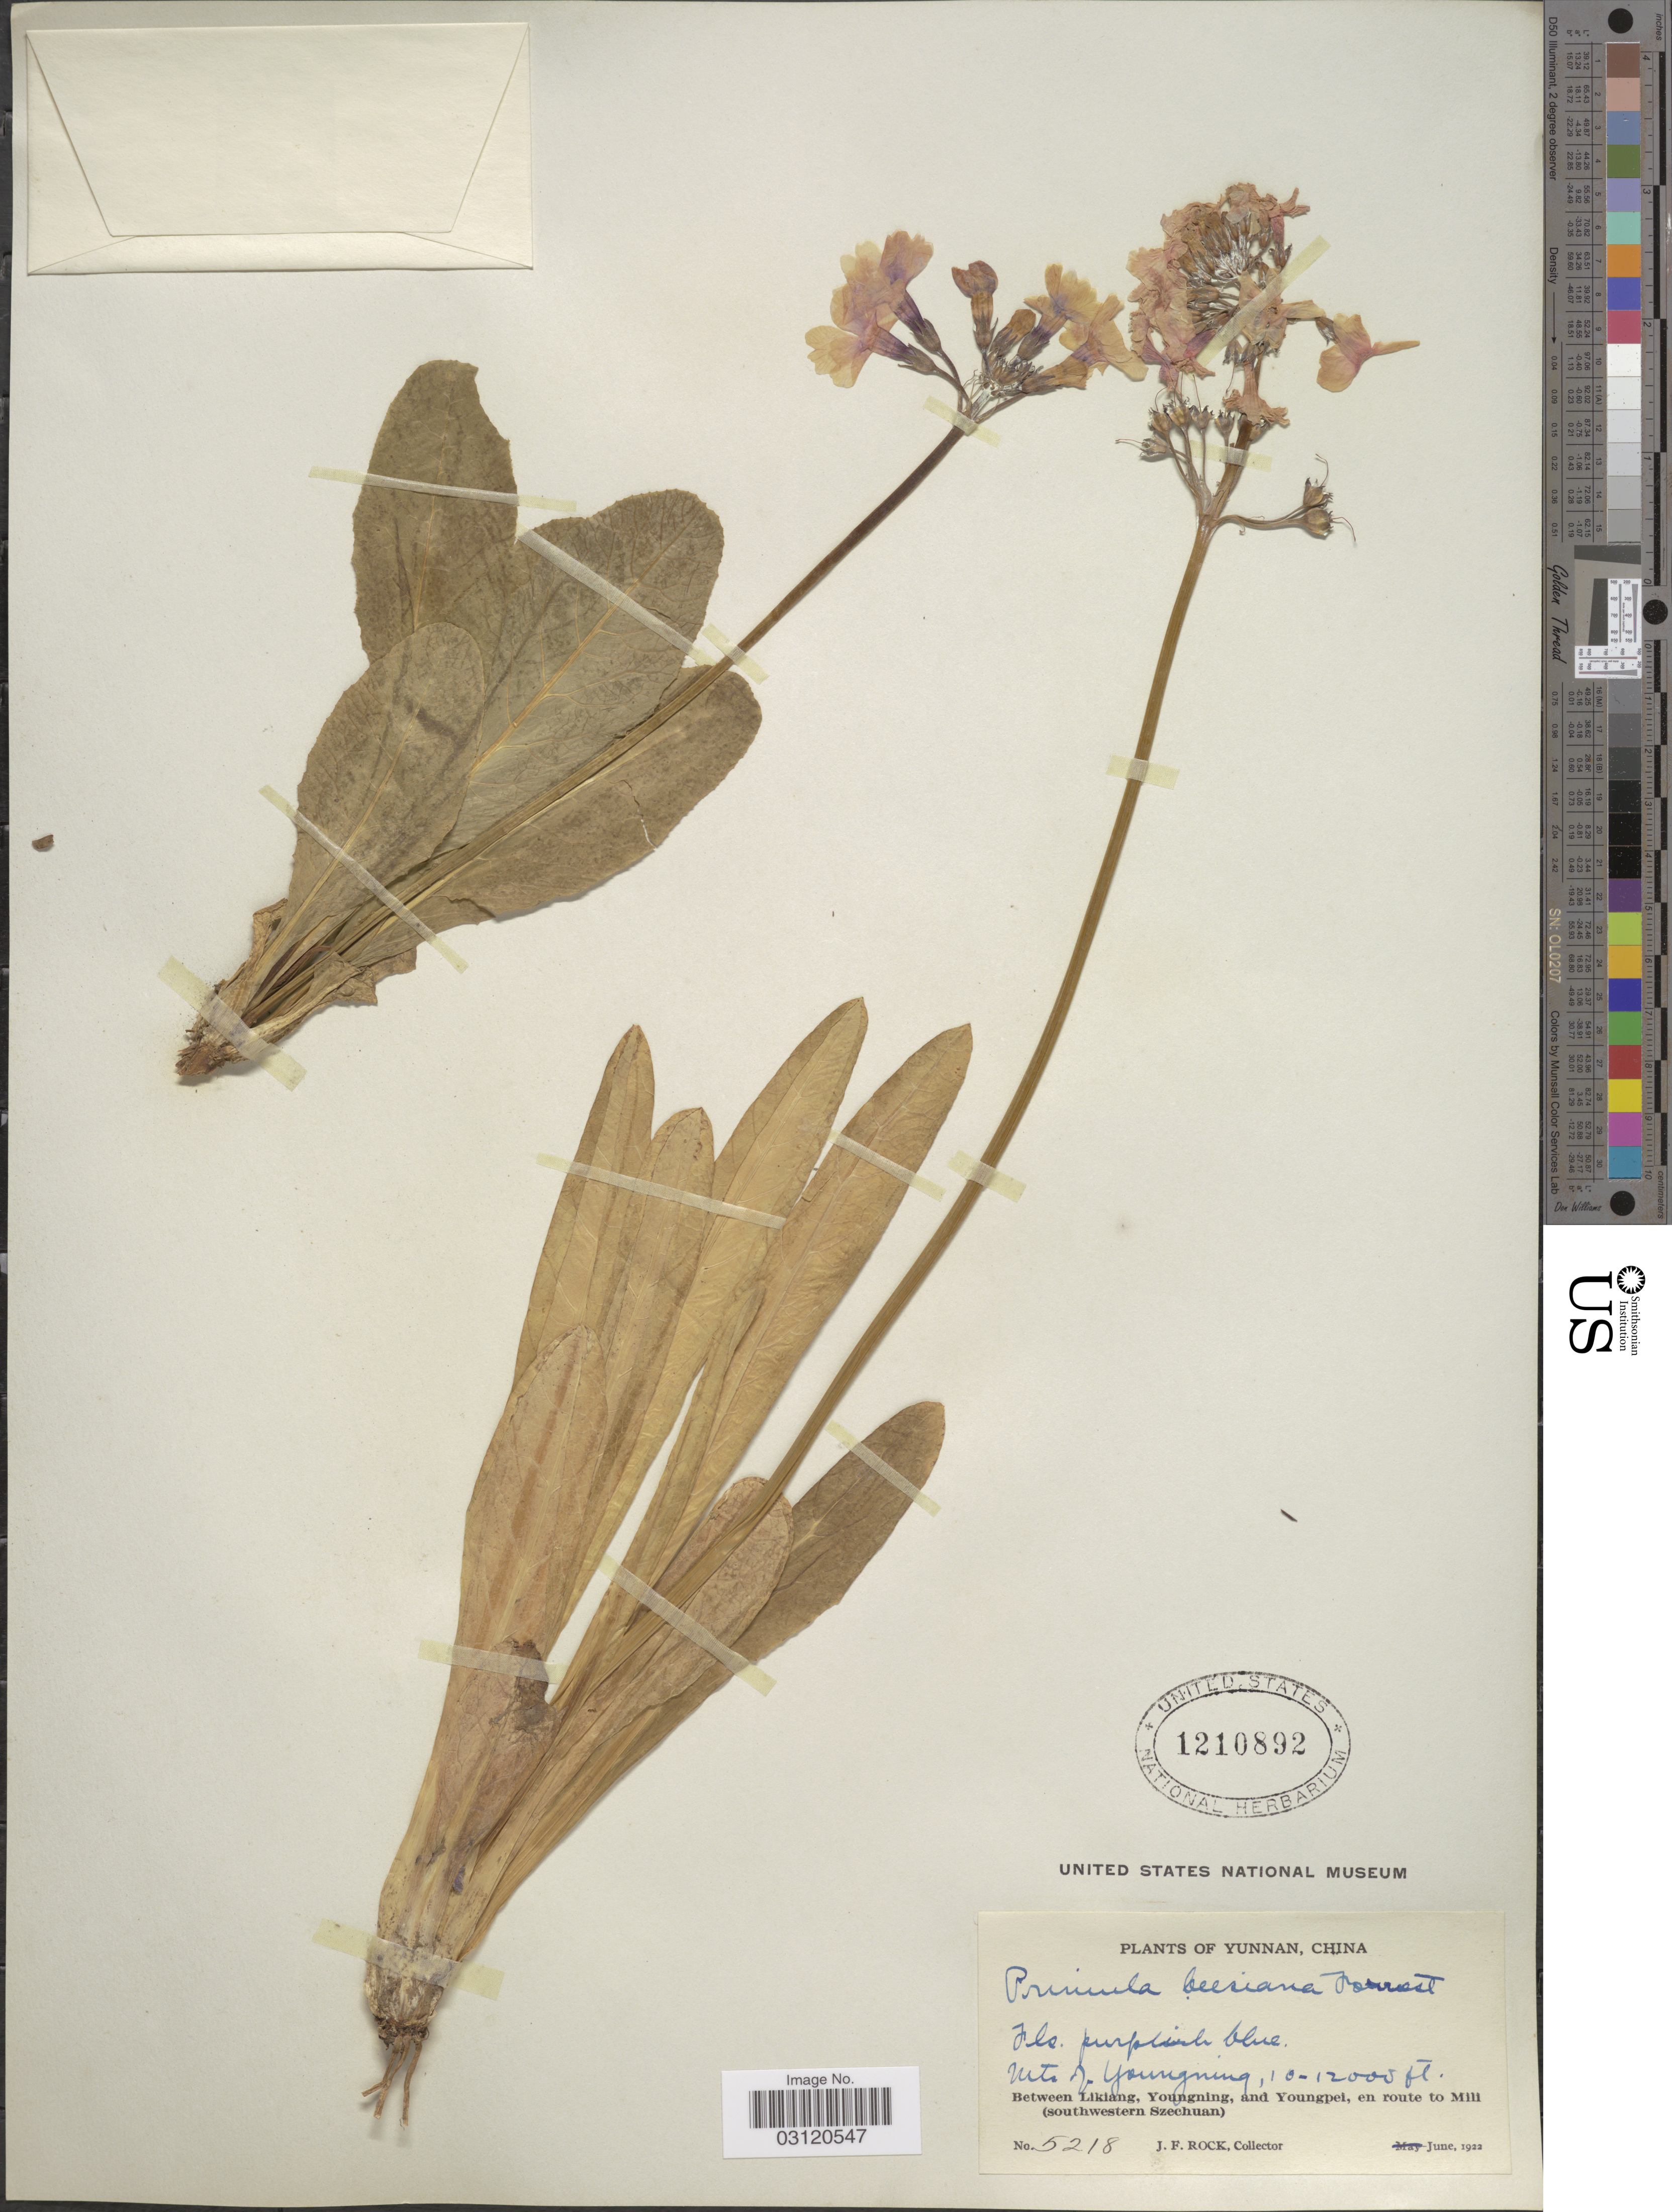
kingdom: Plantae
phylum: Tracheophyta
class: Magnoliopsida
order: Ericales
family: Primulaceae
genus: Primula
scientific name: Primula beesiana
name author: Forrest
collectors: J. Rock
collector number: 5218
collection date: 1922-06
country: China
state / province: Yunnan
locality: Mts of Youngning, Between Likiang, Youngning, and Youngpei, en route to Mili (southwestern Szechuan).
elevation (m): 3048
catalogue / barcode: US 1210892